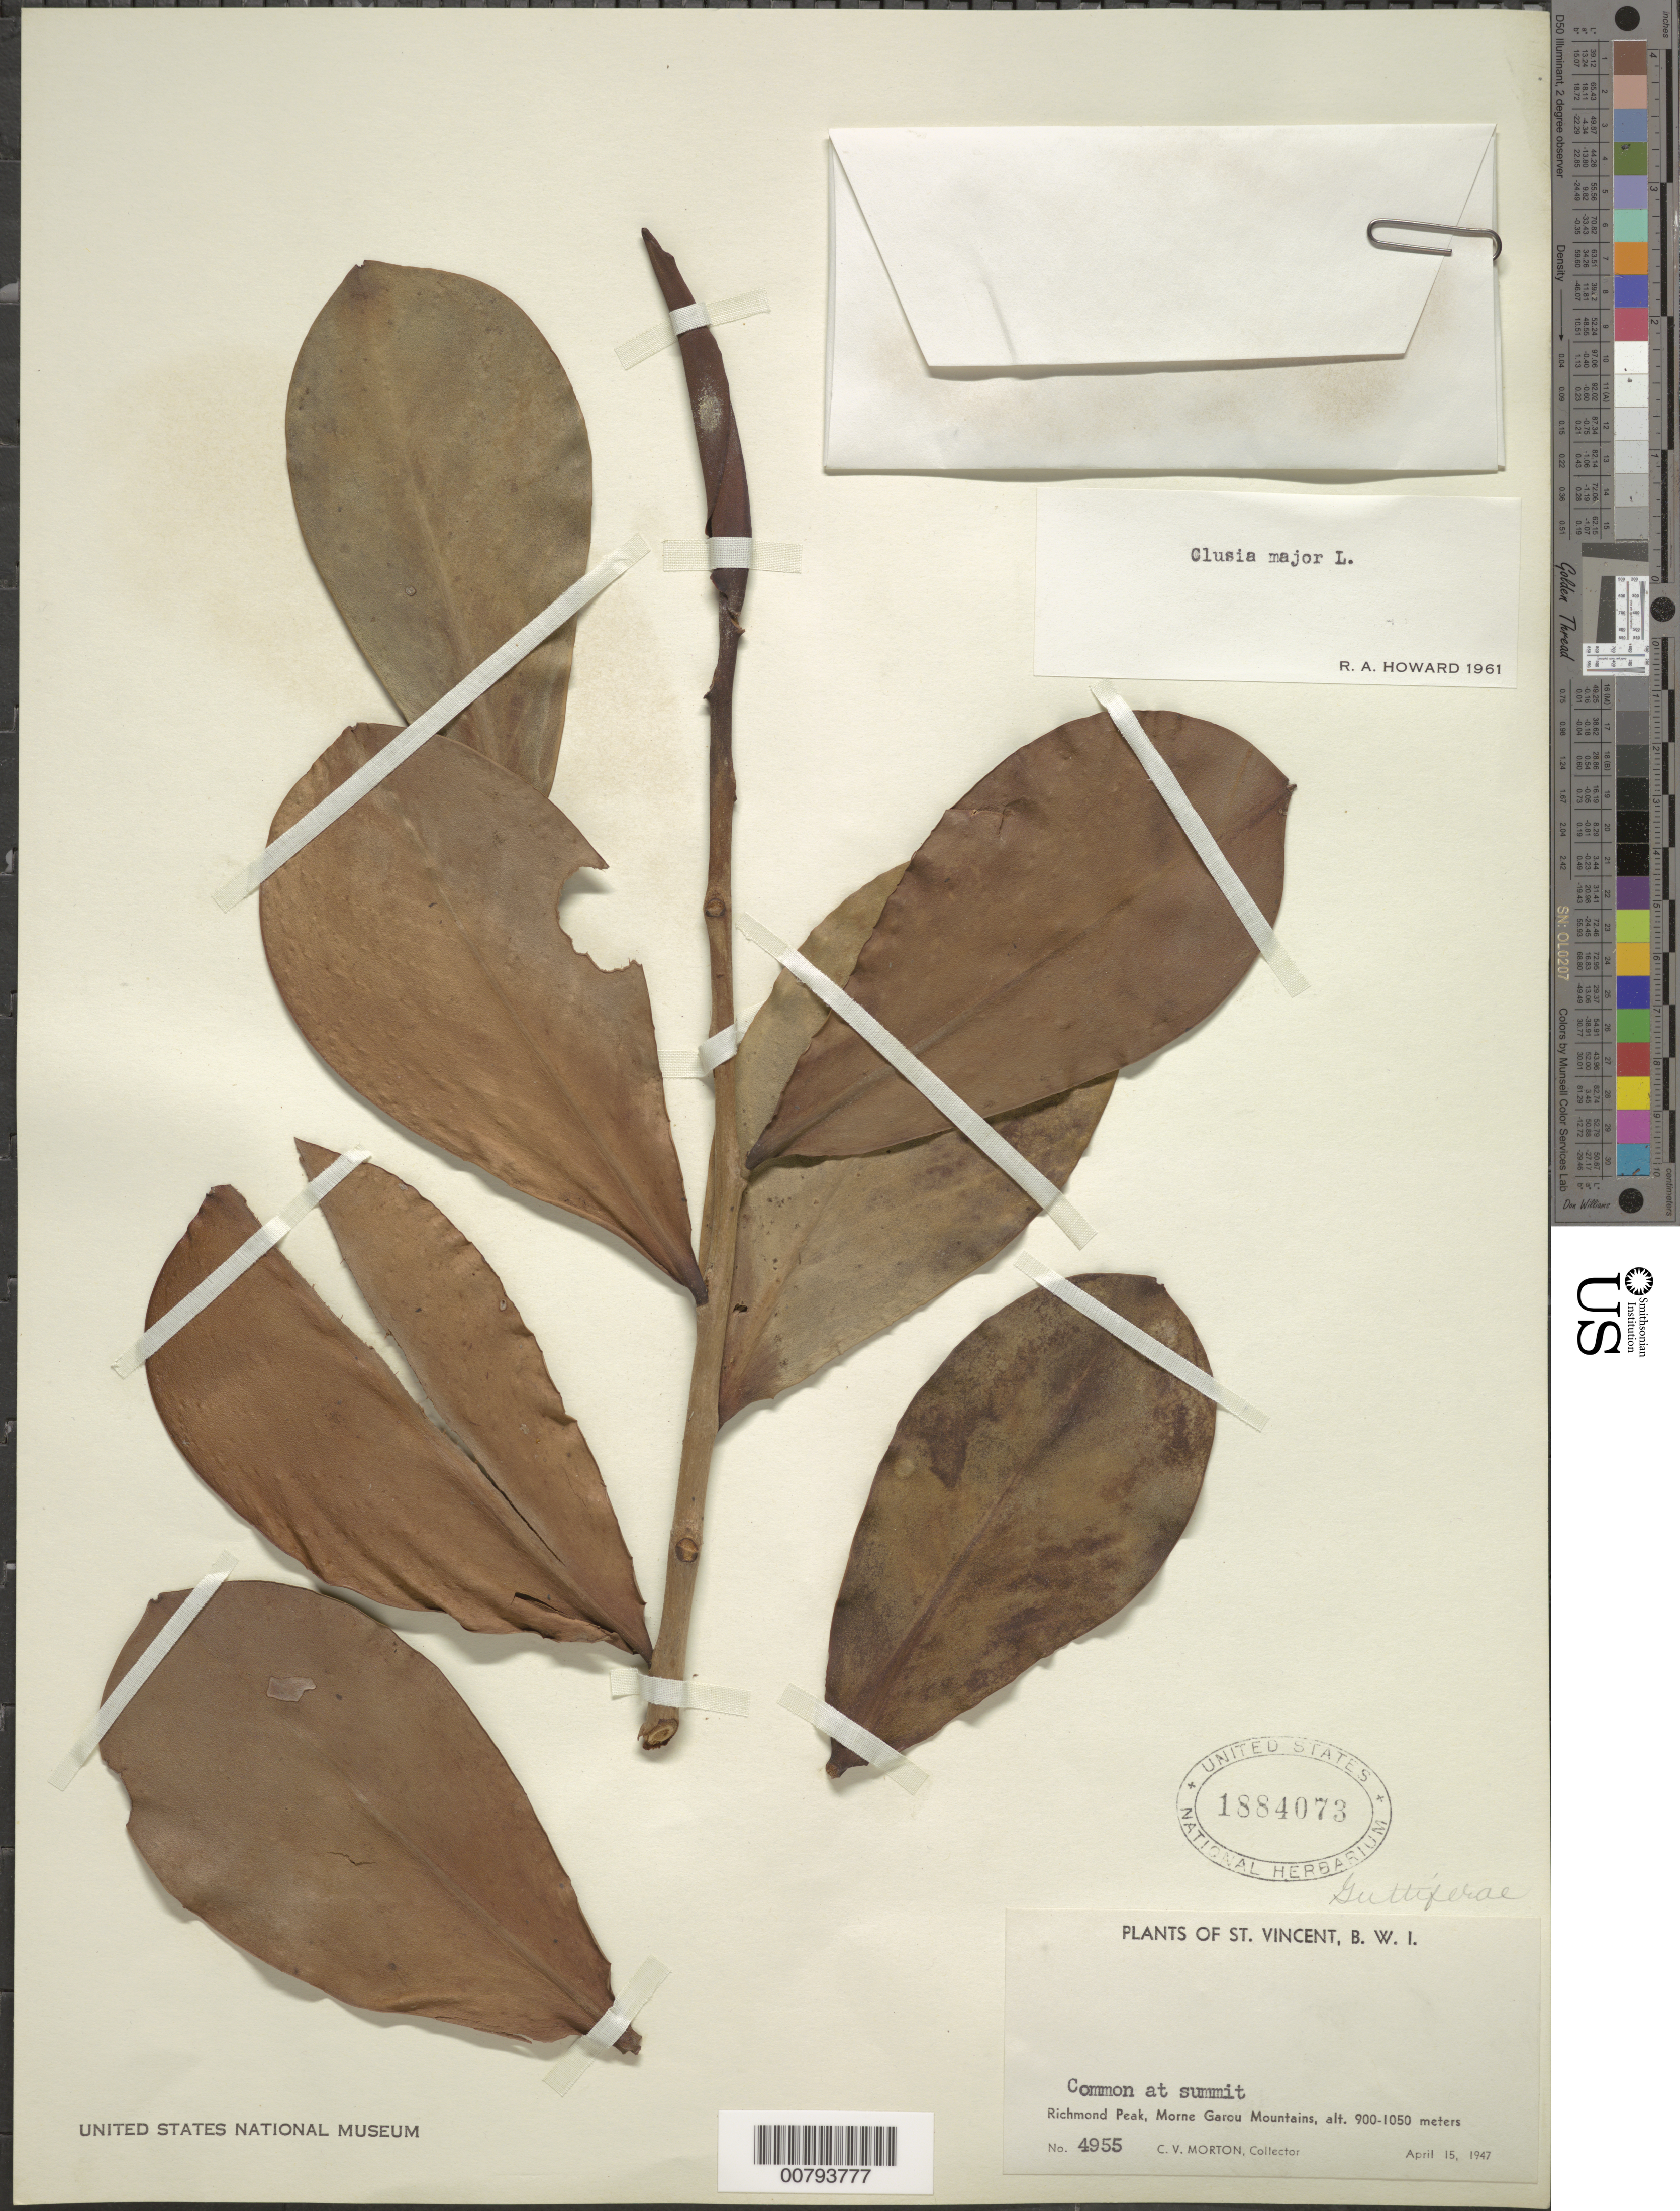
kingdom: Plantae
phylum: Tracheophyta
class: Magnoliopsida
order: Malpighiales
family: Clusiaceae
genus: Clusia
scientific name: Clusia major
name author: L.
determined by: Howard, R. A.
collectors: C. V. Morton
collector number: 4955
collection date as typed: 15 Apr 1947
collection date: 1947-04-15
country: St. Vincent - Grenadines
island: St. Vincent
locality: Richmond Peak, Morne Garou Mountains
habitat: Mountain summit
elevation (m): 900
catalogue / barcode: US 1884073